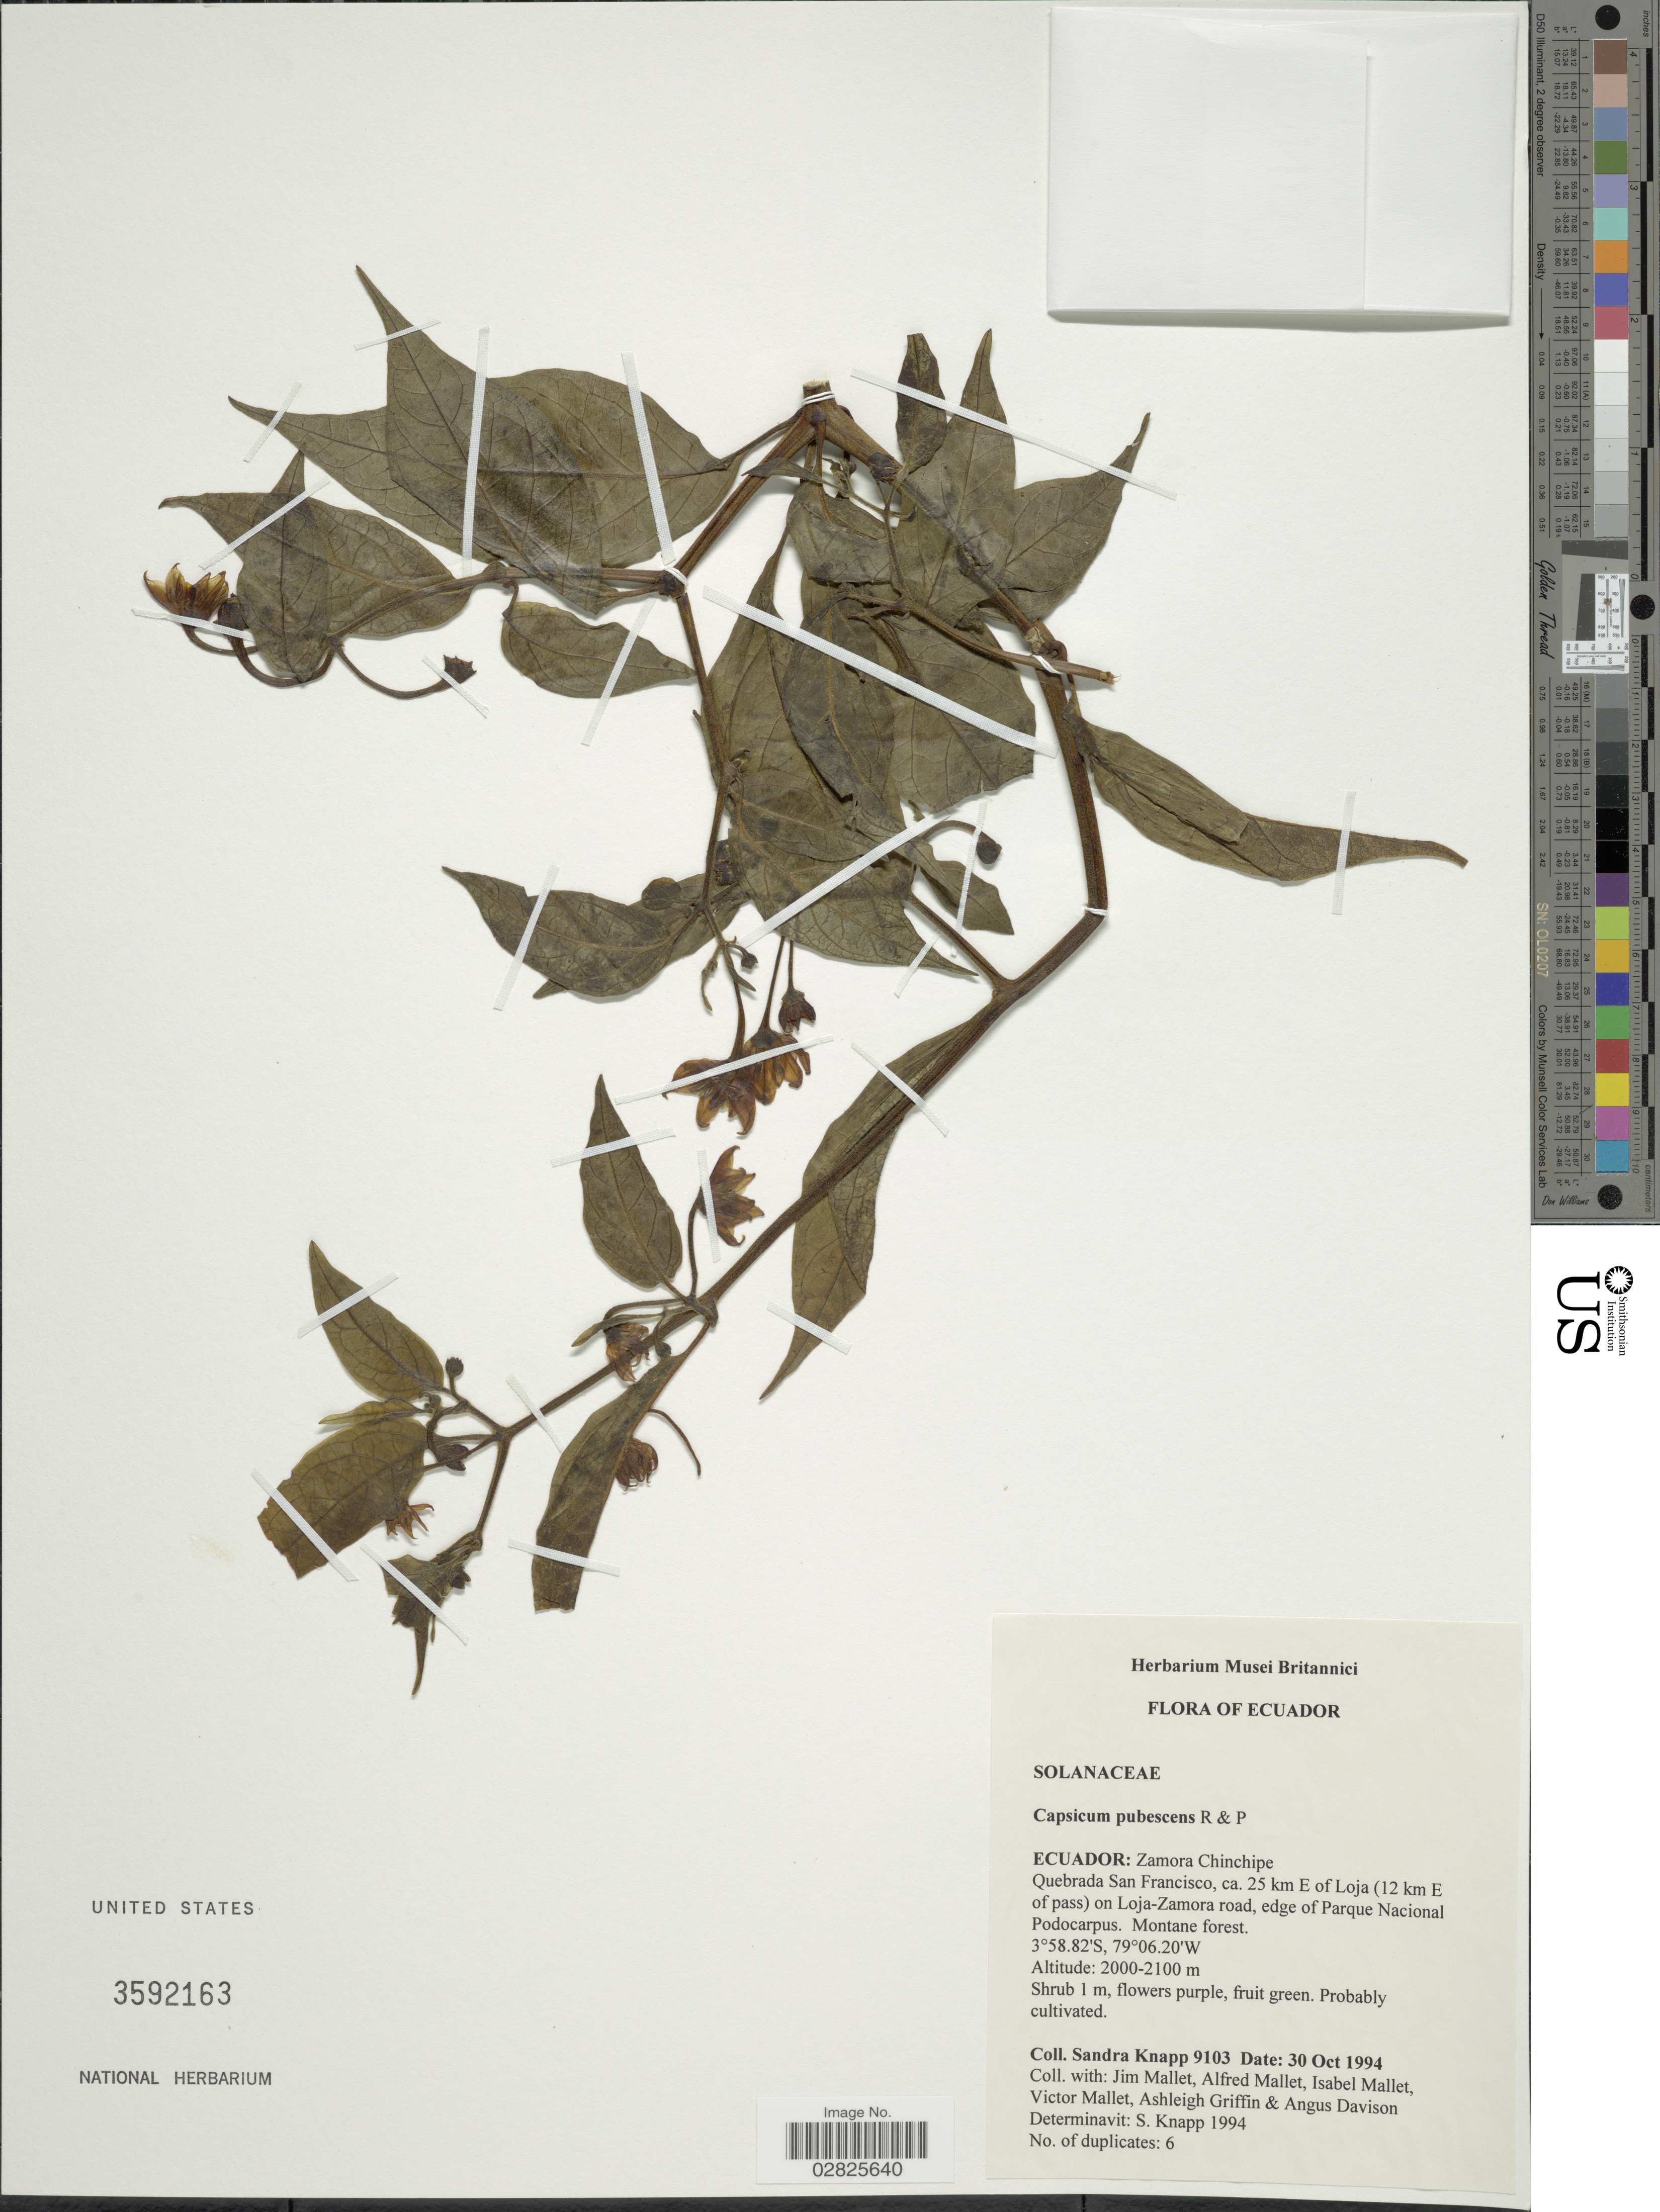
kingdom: Plantae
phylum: Tracheophyta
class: Magnoliopsida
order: Solanales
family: Solanaceae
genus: Physalis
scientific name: Physalis pubescens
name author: L.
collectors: S. Knapp, J. Mallet, A. Mallet, I. Mallet & et al.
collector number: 9103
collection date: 1994-10-30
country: Ecuador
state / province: Zamora-Chinchipe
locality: Zamora Chinchipe. Quebrada San Francisco, ca. 25 km E of Loja (12 km E of pass) on Loja-Zamora road, edge of Parque Nacional Podocarpus.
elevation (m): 2000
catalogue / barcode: US 3592163